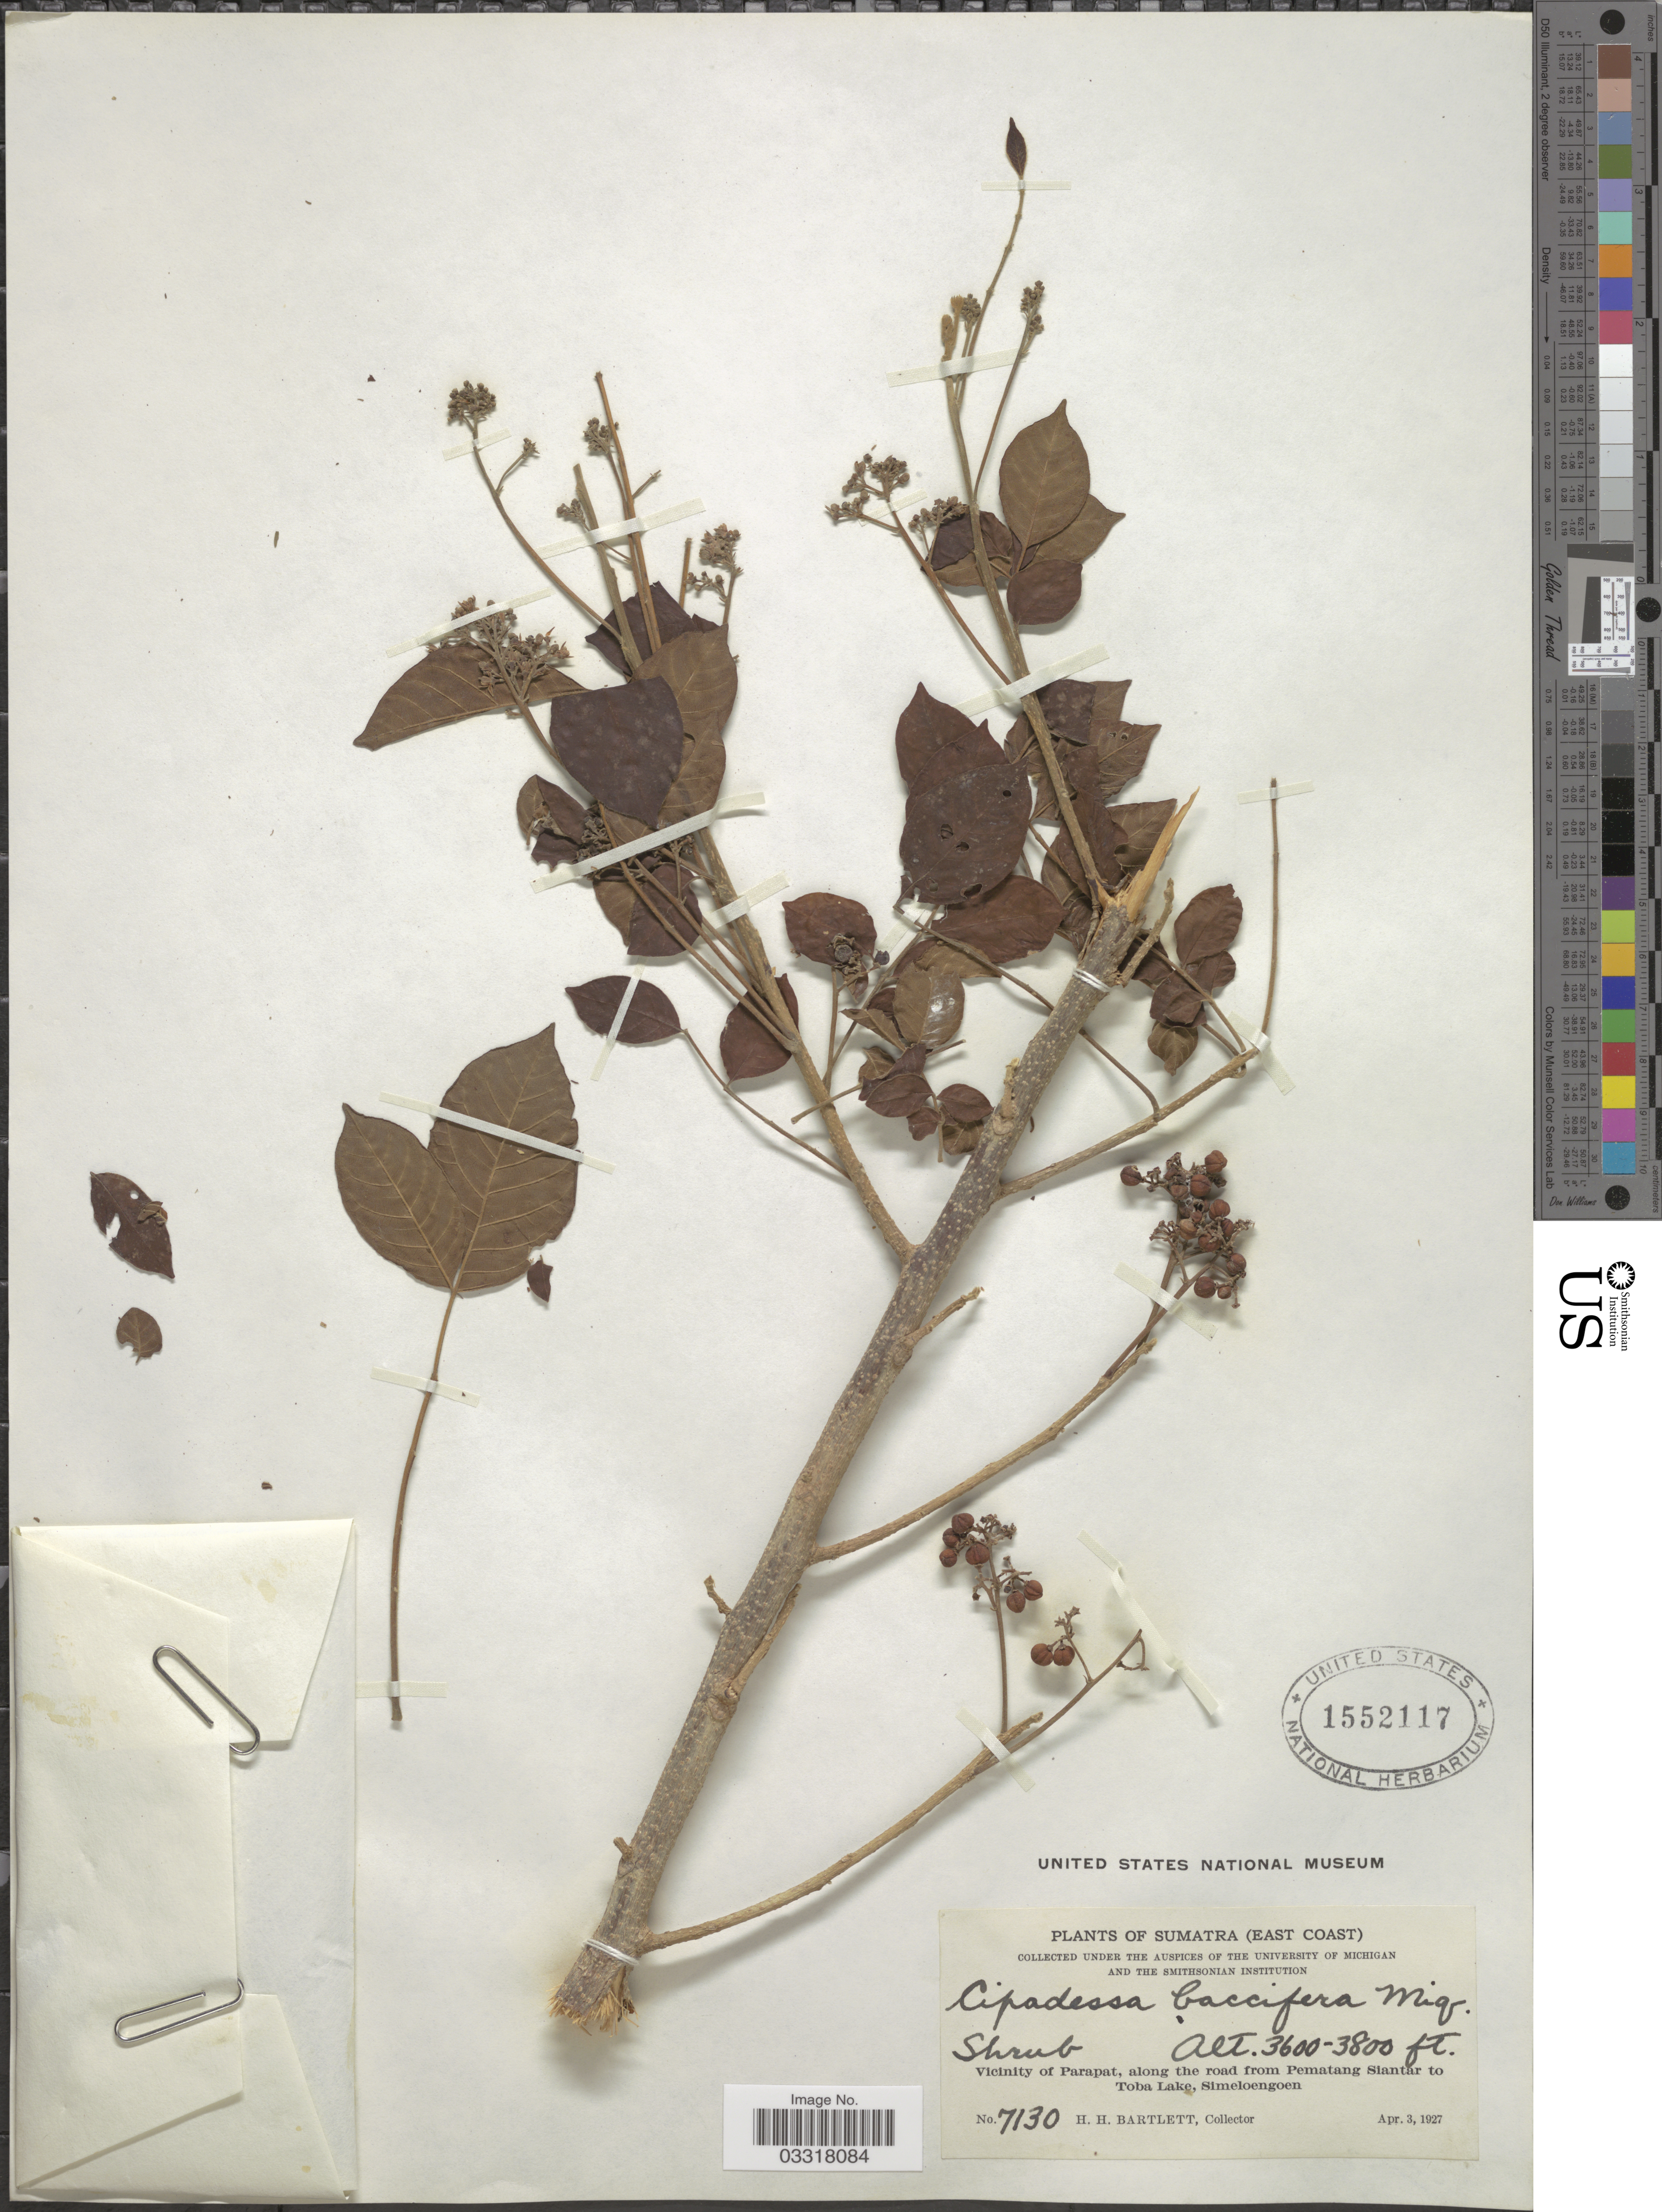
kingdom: Plantae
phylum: Tracheophyta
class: Magnoliopsida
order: Sapindales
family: Meliaceae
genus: Cipadessa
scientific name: Cipadessa baccifera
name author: Miq.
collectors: H. H. Bartlett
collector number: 7130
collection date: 1927-04-03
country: Indonesia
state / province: Sumatra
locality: Sumatra (East Coast). Vicinity of Parapat, along the road from Pematung Siantar to Toba Lake, Simeloengoen.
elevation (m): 1097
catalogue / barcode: US 1552117